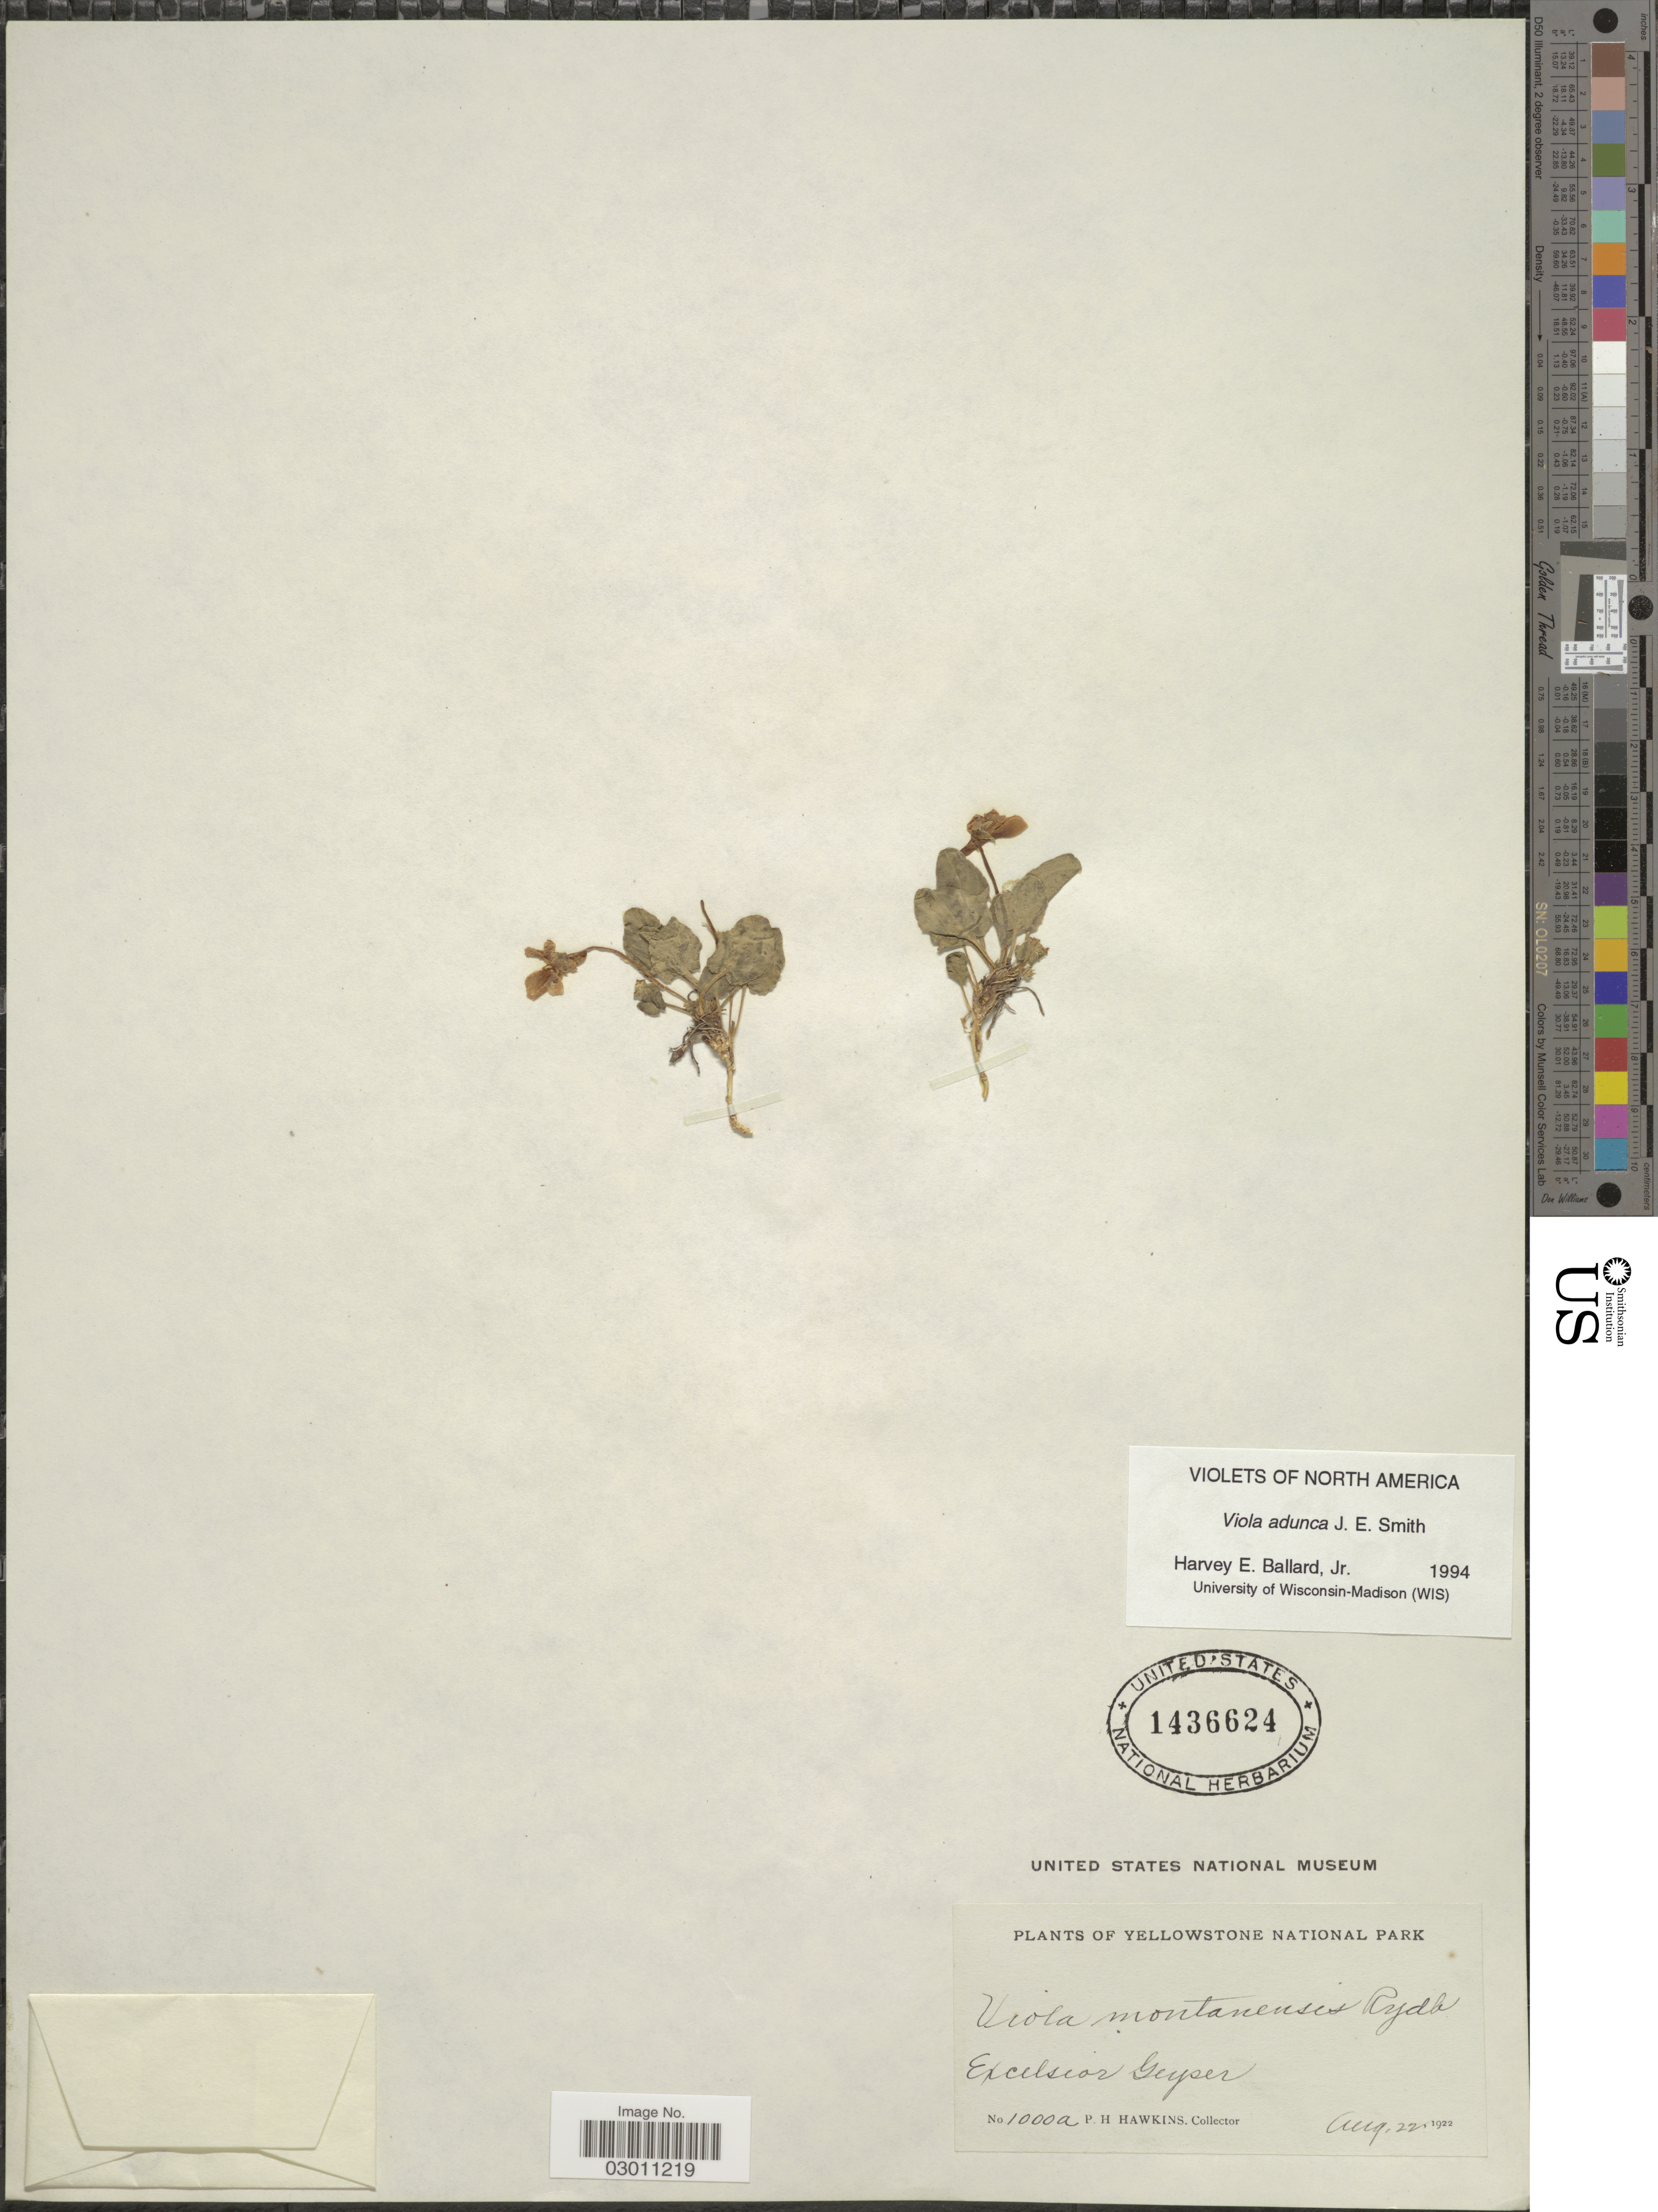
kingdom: Plantae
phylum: Tracheophyta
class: Magnoliopsida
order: Malpighiales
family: Violaceae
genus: Viola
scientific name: Viola adunca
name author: Sm.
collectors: P. Hawkins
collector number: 1000a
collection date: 1922-08-22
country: United States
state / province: Wyoming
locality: Yellowstone National Park. Excelsior Geyser.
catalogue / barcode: US 1436624